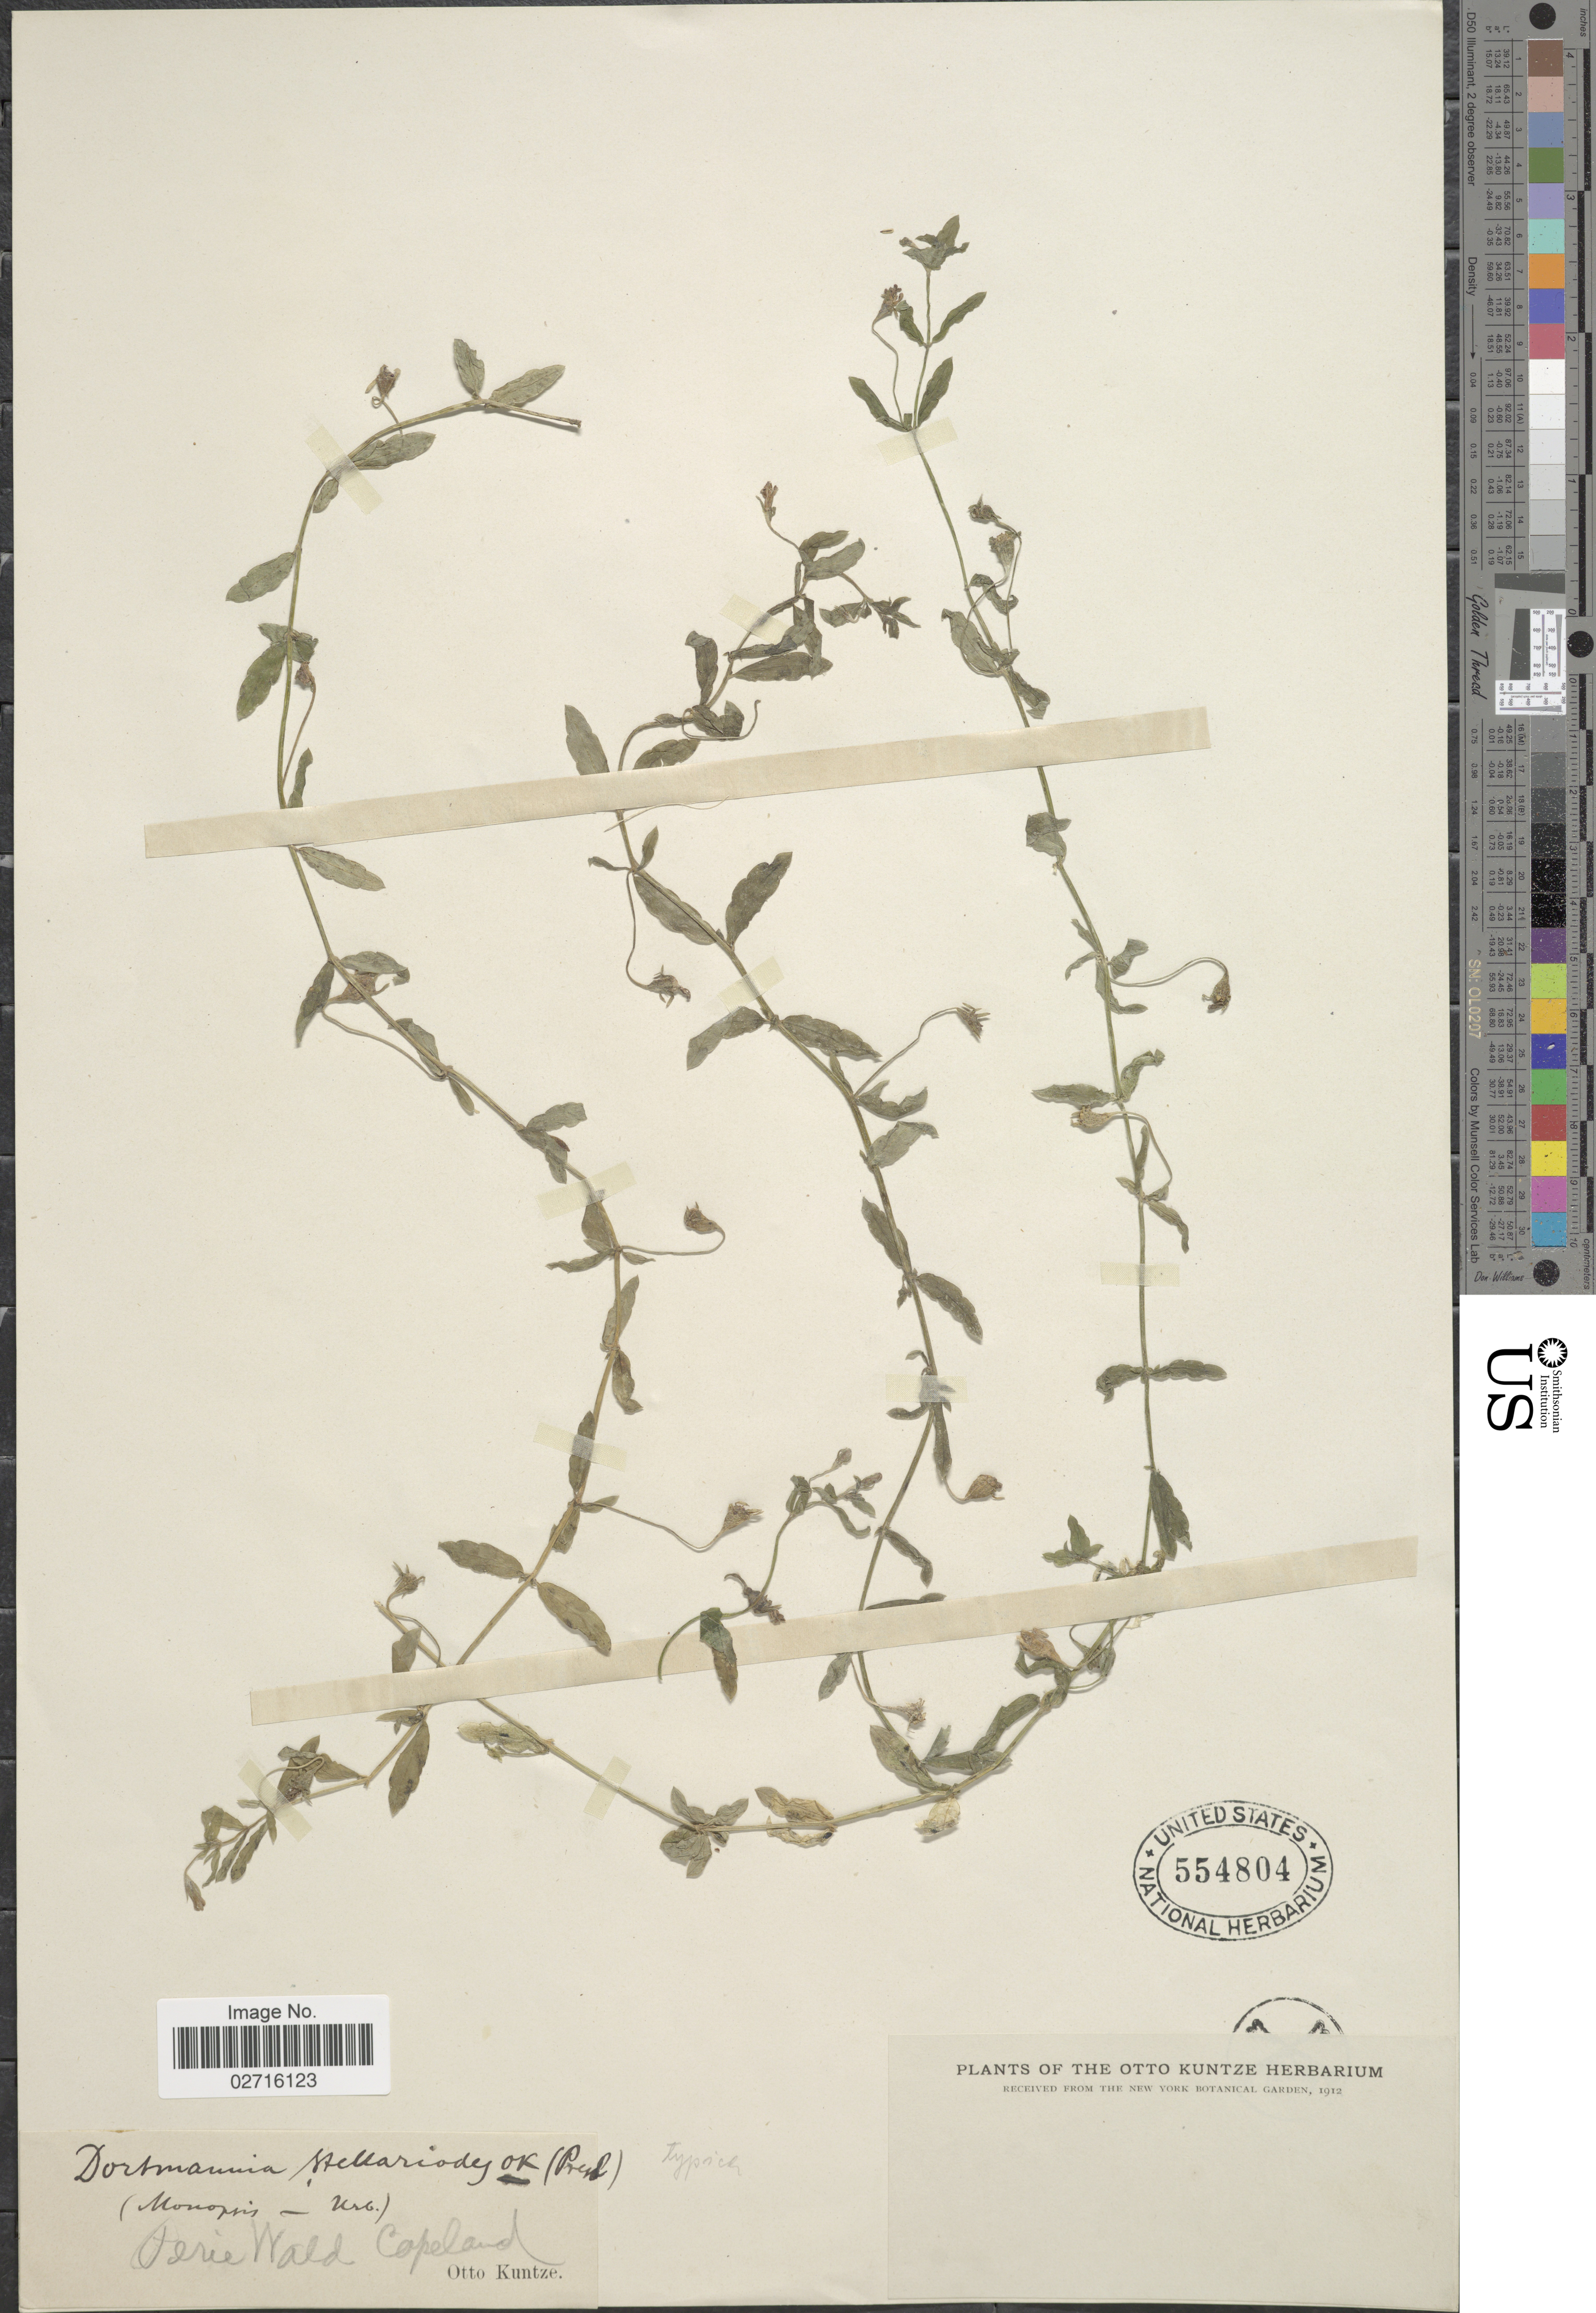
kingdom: Plantae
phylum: Tracheophyta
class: Magnoliopsida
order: Asterales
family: Campanulaceae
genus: Lobelia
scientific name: Lobelia stellarioides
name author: (C. Presl) Benth. & Hook. f. ex Hemsl.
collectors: C.E.O. Kuntze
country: South Africa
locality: Perie Wald Capeland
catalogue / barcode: US 554804